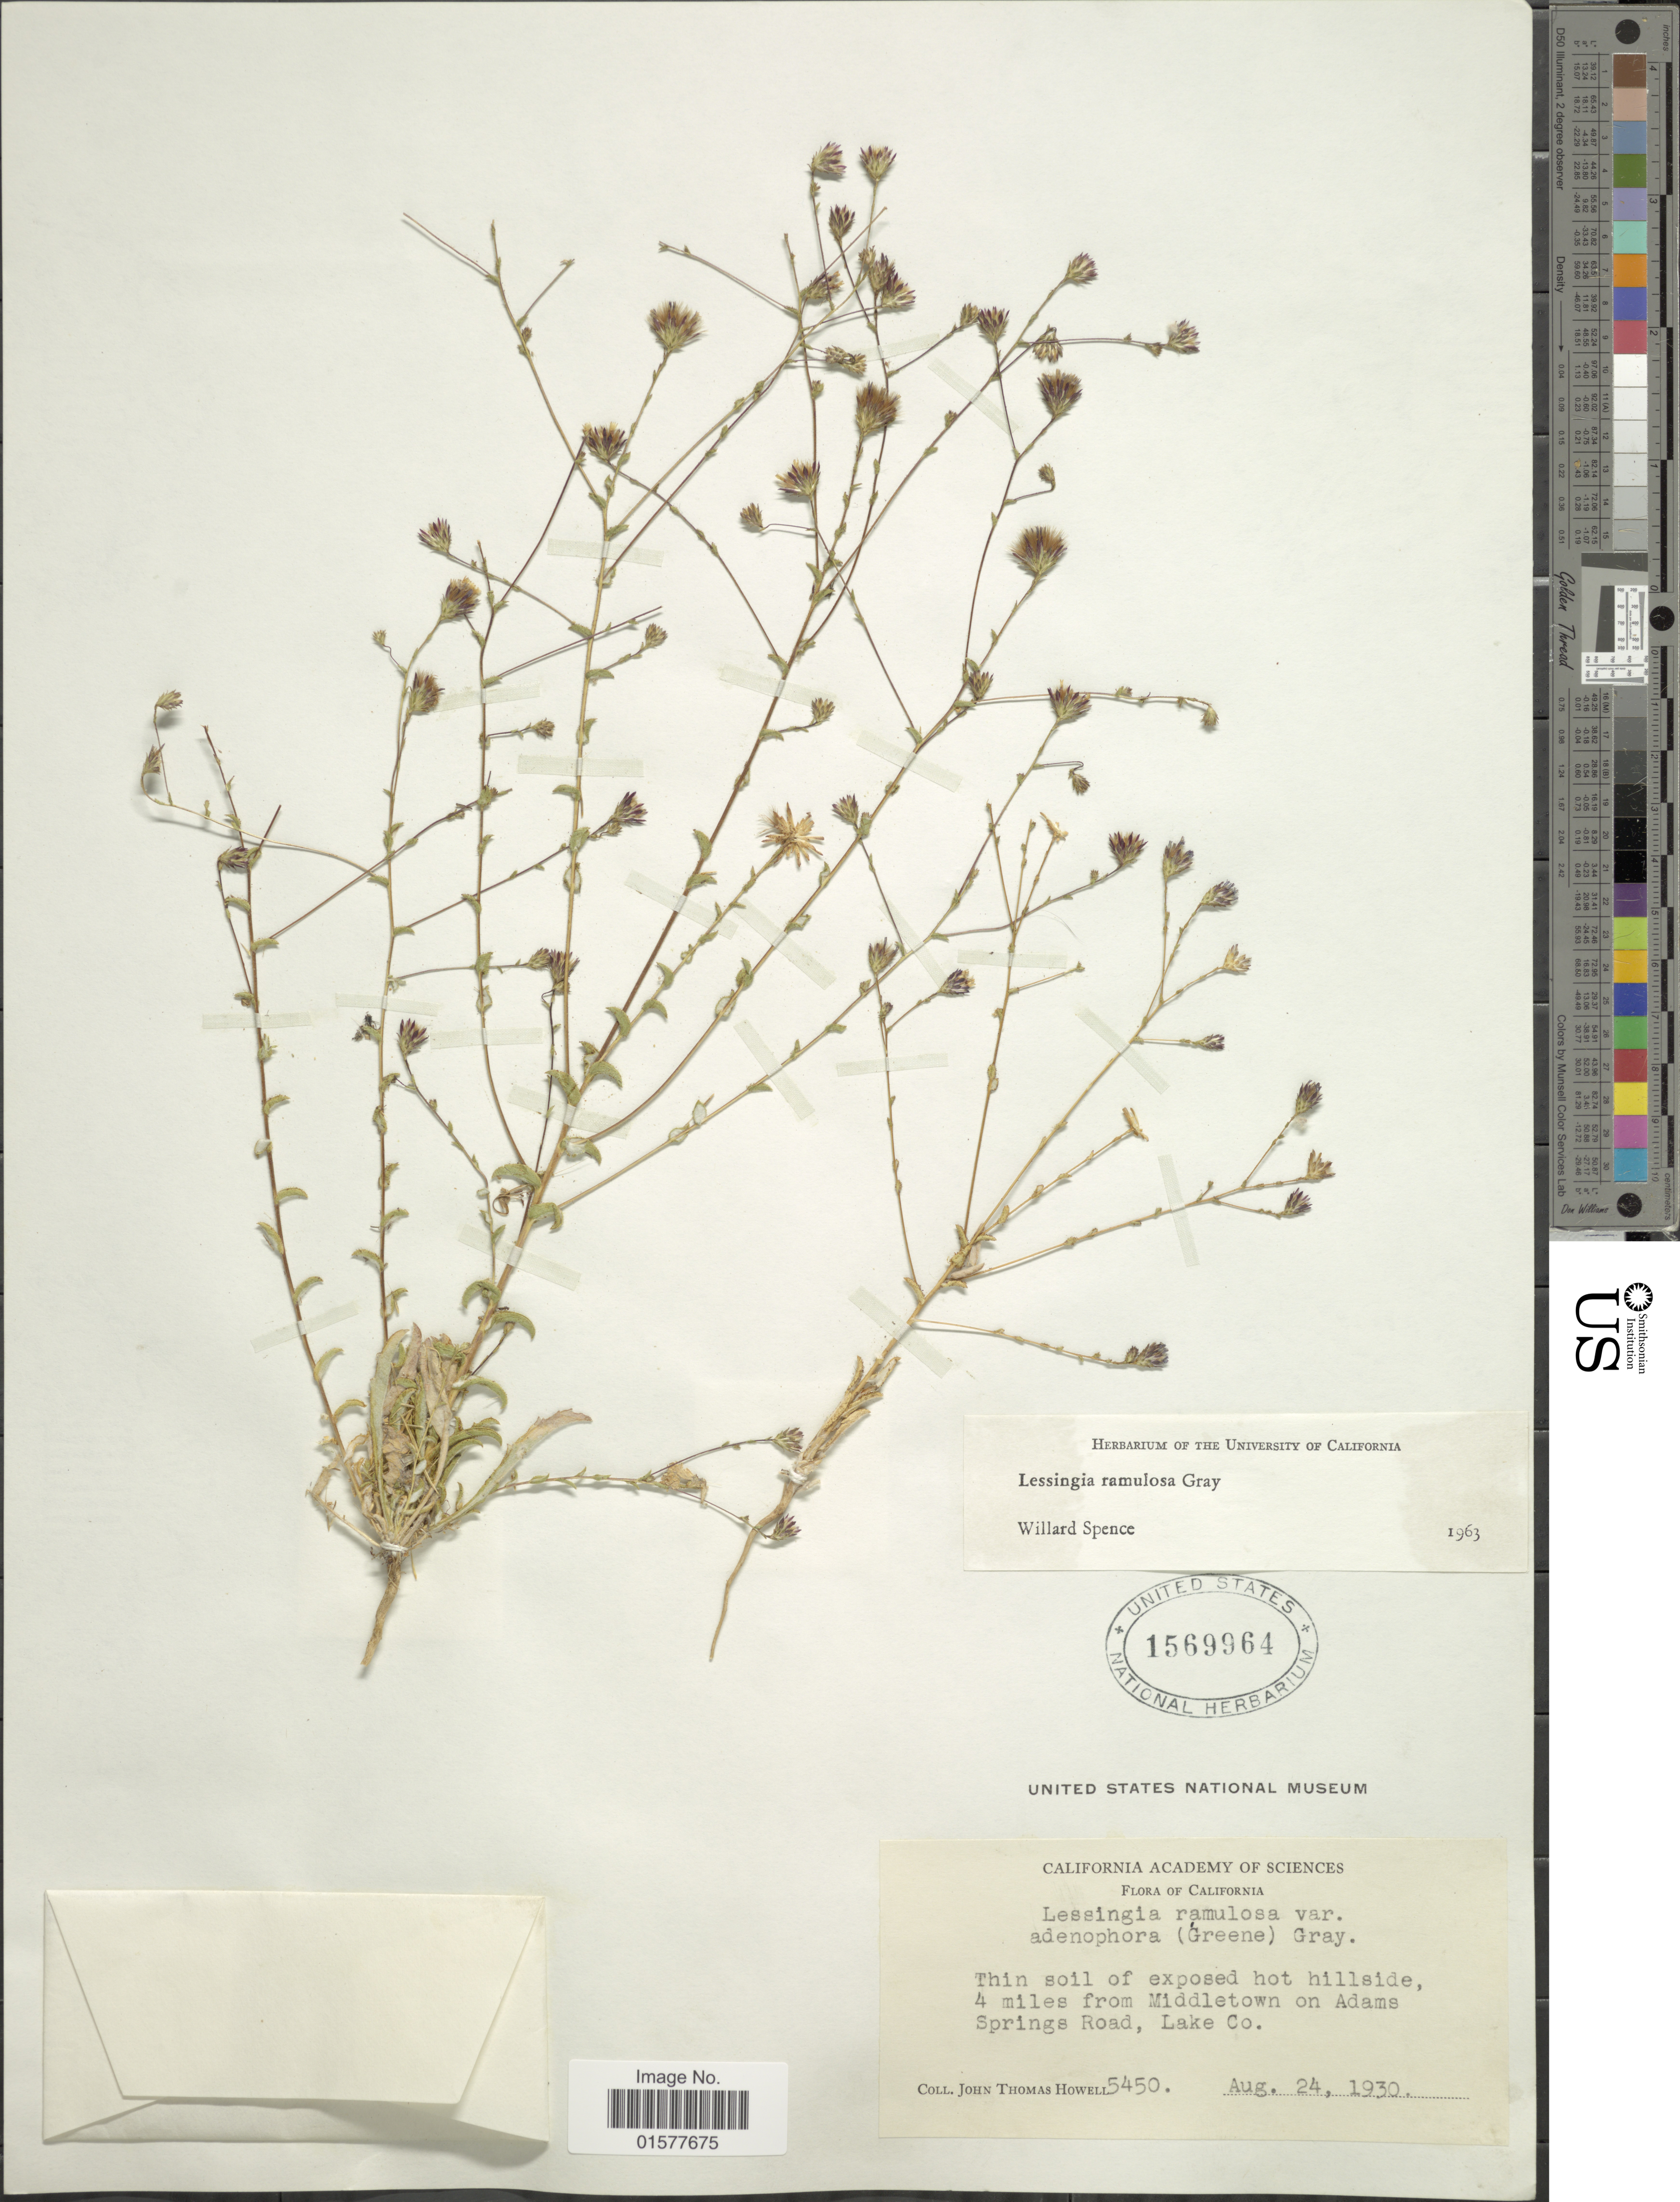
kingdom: Plantae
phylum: Tracheophyta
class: Magnoliopsida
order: Asterales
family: Asteraceae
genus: Lessingia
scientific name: Lessingia ramulosa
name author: A. Gray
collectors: J. T. Howell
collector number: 5450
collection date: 1930-08-24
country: United States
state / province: California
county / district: Lake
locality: Thin soil of exposed hot hillside, 4 miles from Middletownl on Adams Springs Road, Lake Co.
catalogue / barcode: US 1569964